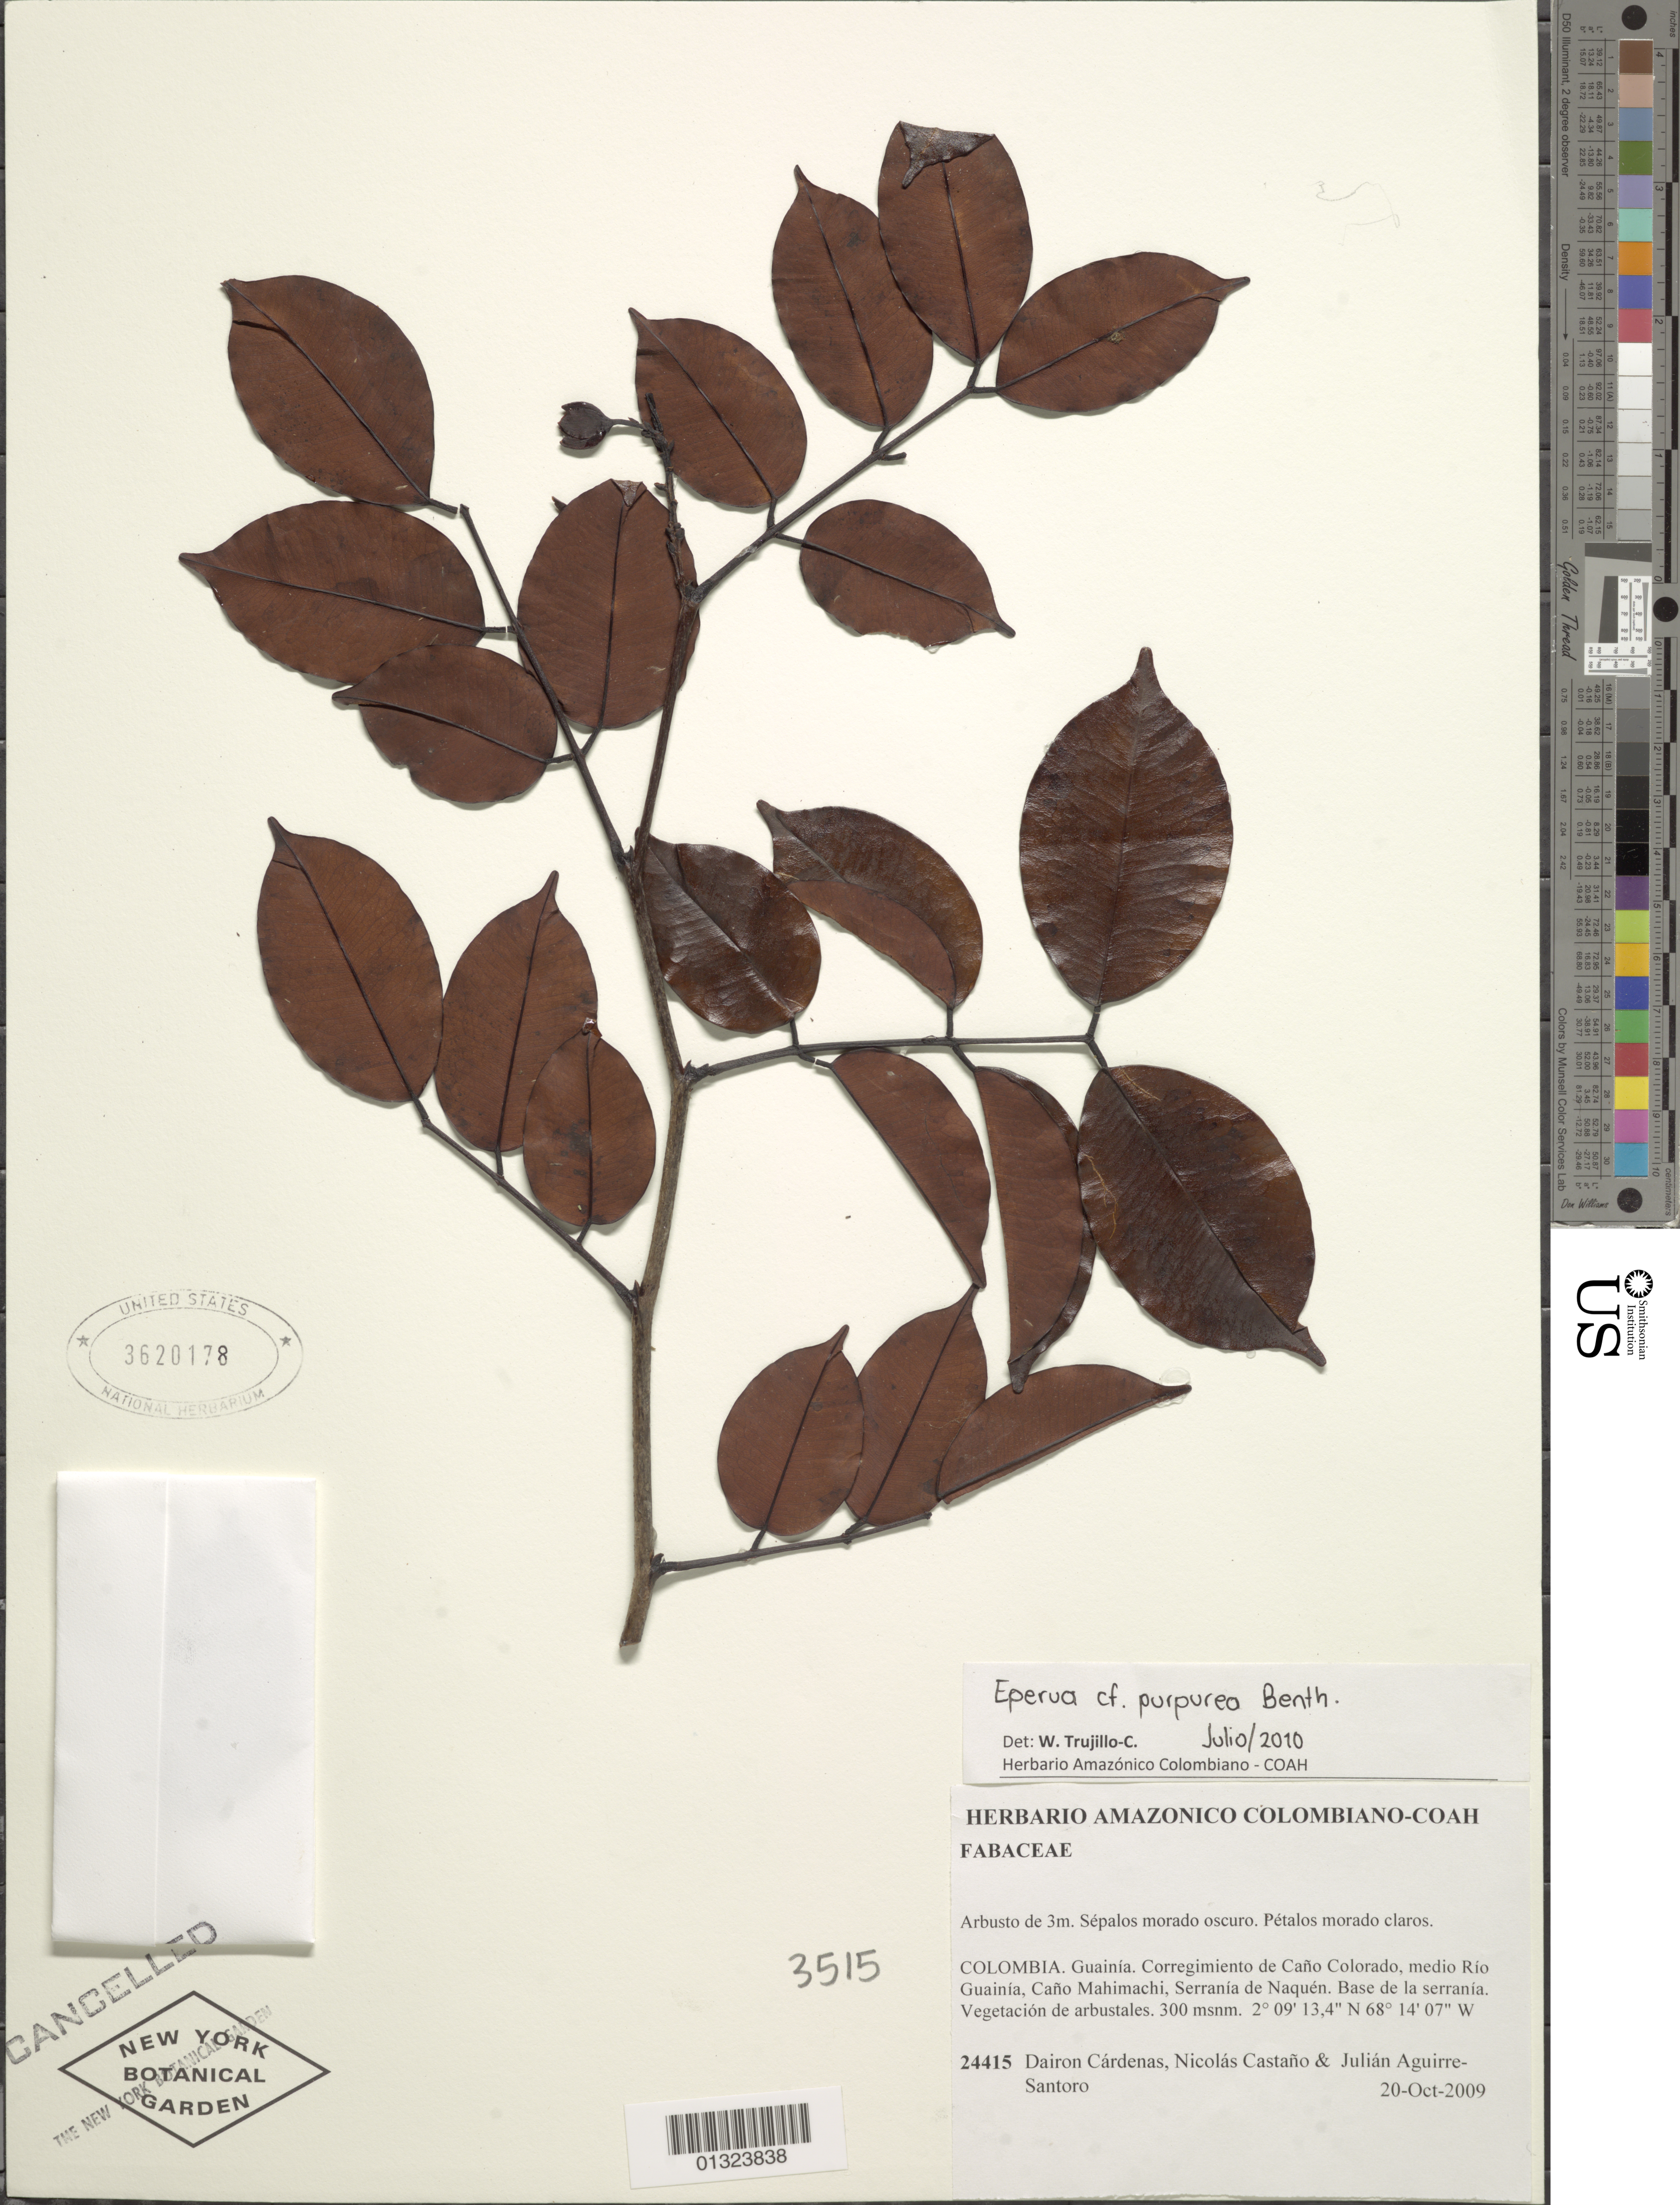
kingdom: Plantae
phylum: Tracheophyta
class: Magnoliopsida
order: Fabales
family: Fabaceae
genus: Eperua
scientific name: Eperua purpurea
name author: Benth.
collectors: D. Cardenas, N. Castaño & J. Aguirre-Santoro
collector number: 24415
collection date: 2009-10-20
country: Colombia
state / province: Guainía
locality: Corregimiento de Cano Colorado, medio Rio Guainia, Cano Mahimachi, Serrania de Naquen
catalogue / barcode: US 3620178